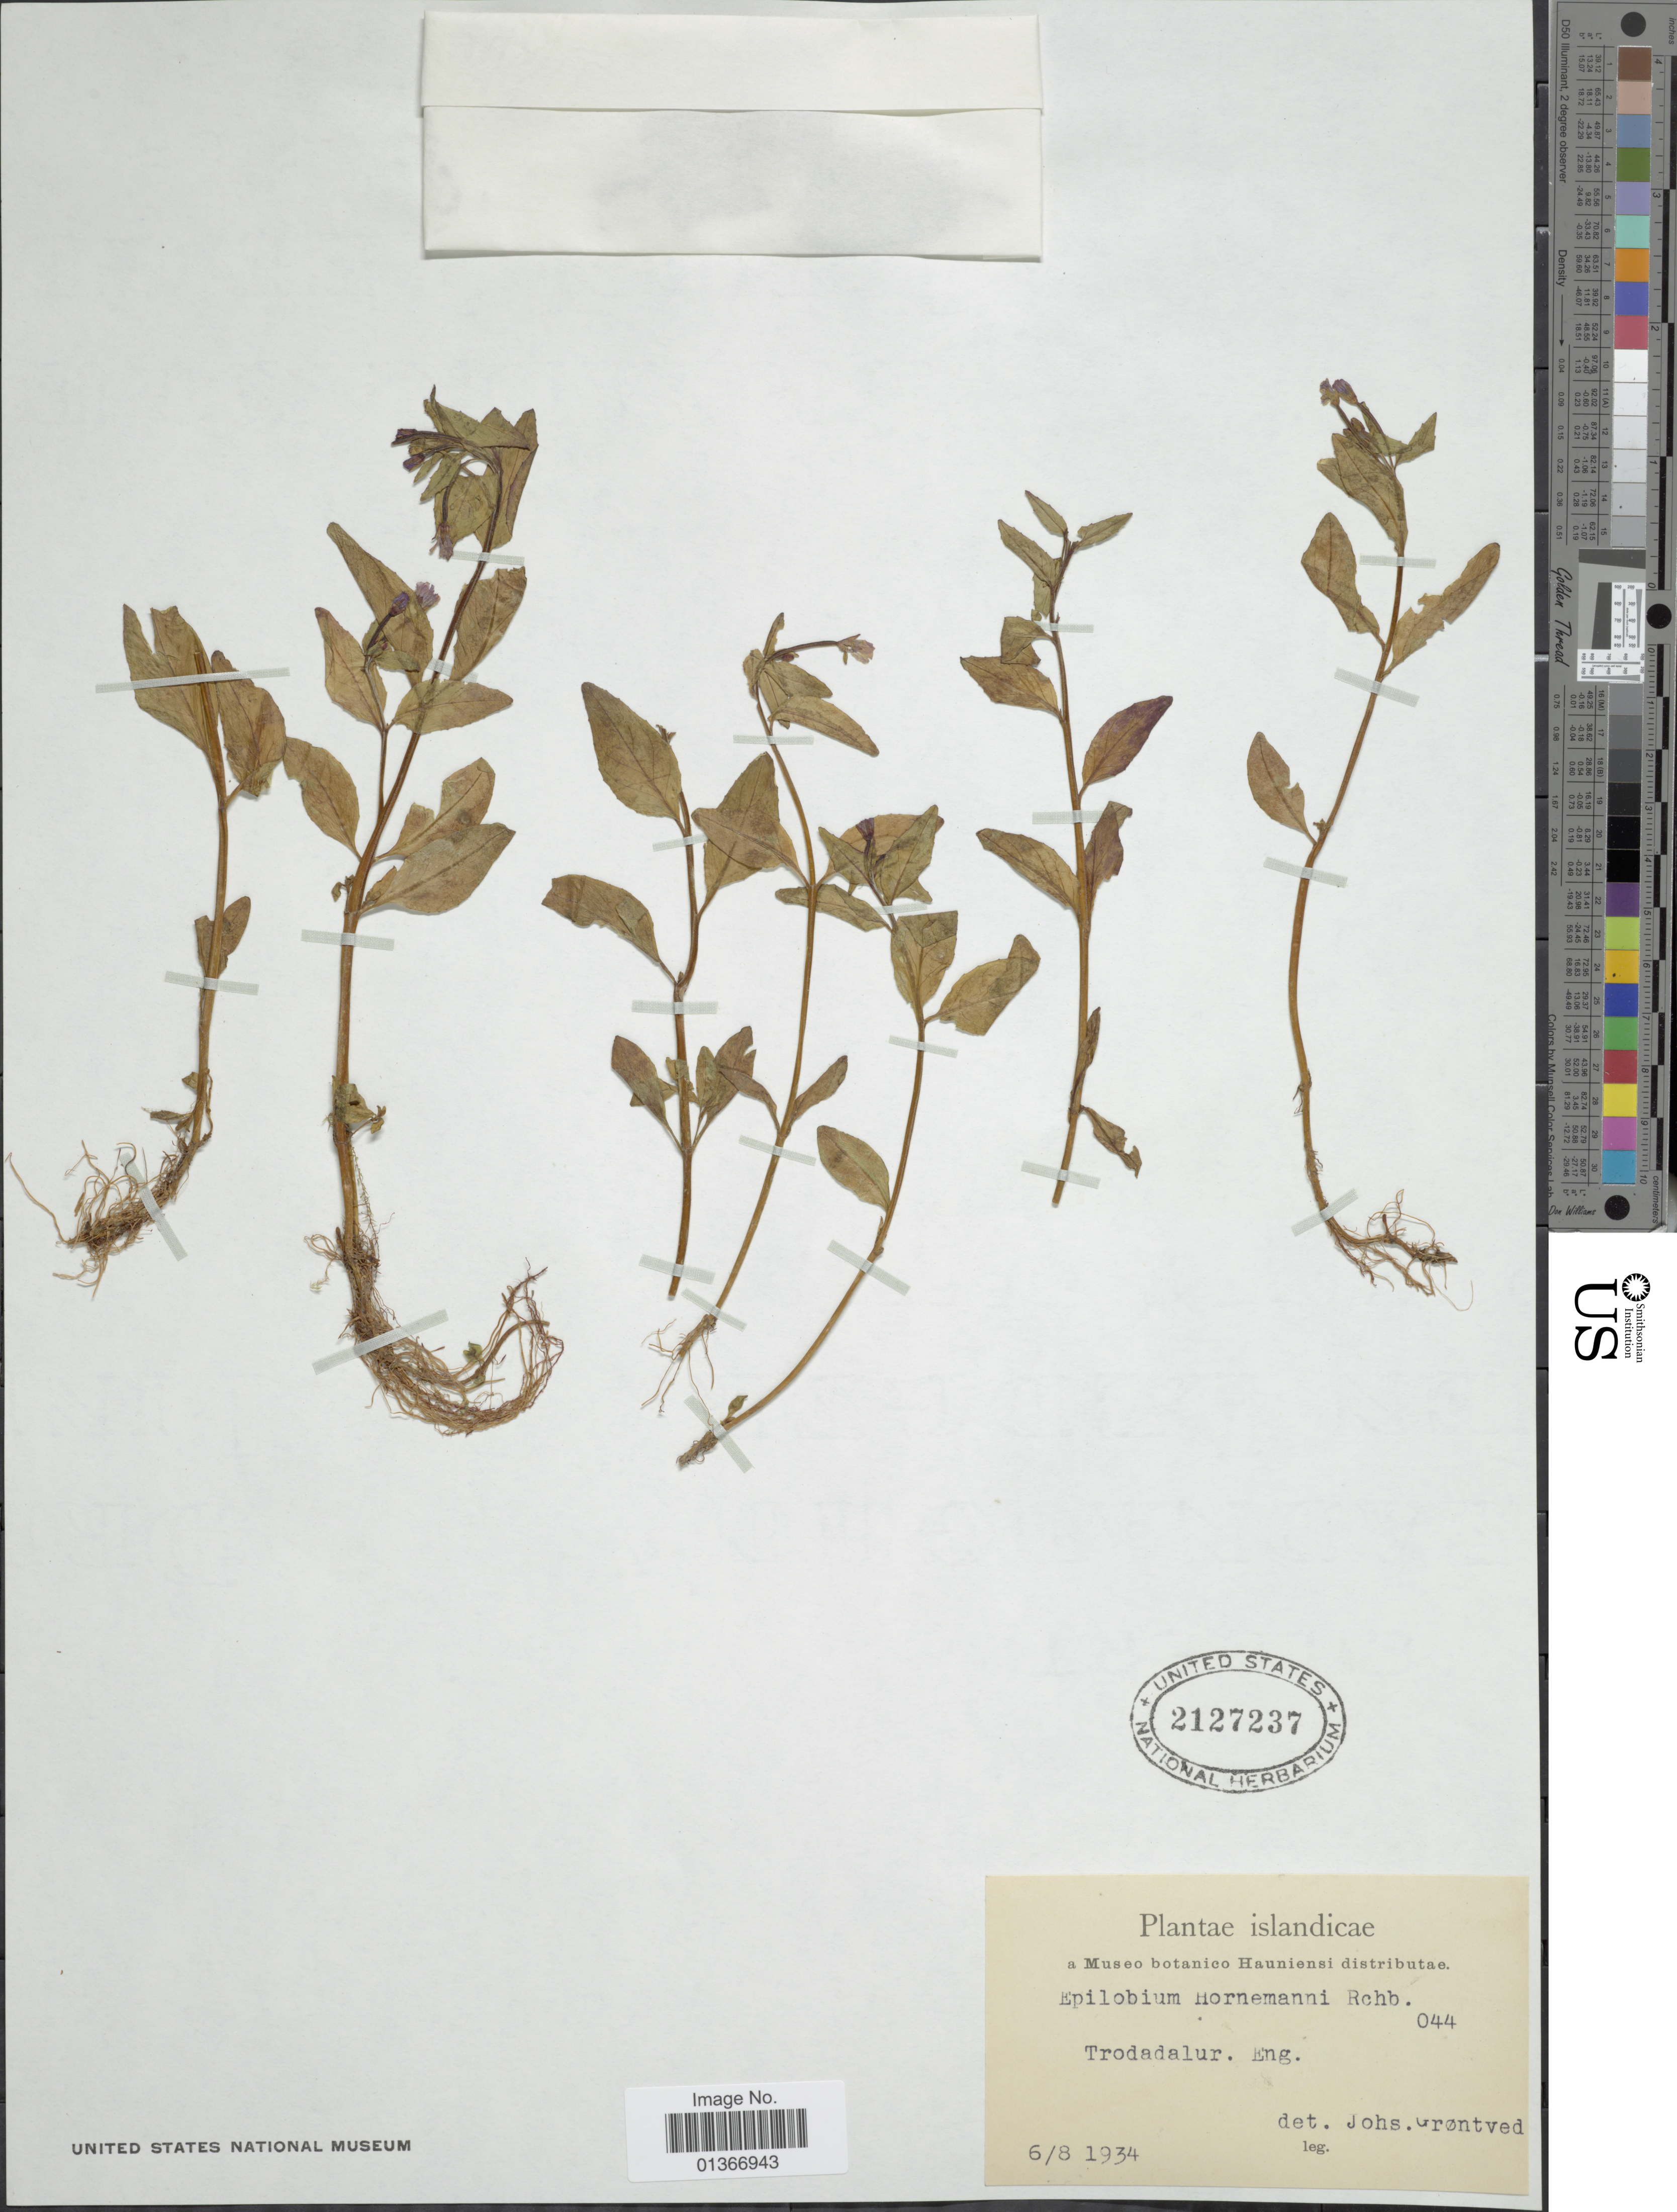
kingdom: Plantae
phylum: Tracheophyta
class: Magnoliopsida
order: Myrtales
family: Onagraceae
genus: Epilobium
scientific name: Epilobium hornemannii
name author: Rchb.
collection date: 1934-08-06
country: Iceland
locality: Trodadalur. Eng.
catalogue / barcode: US 2127237